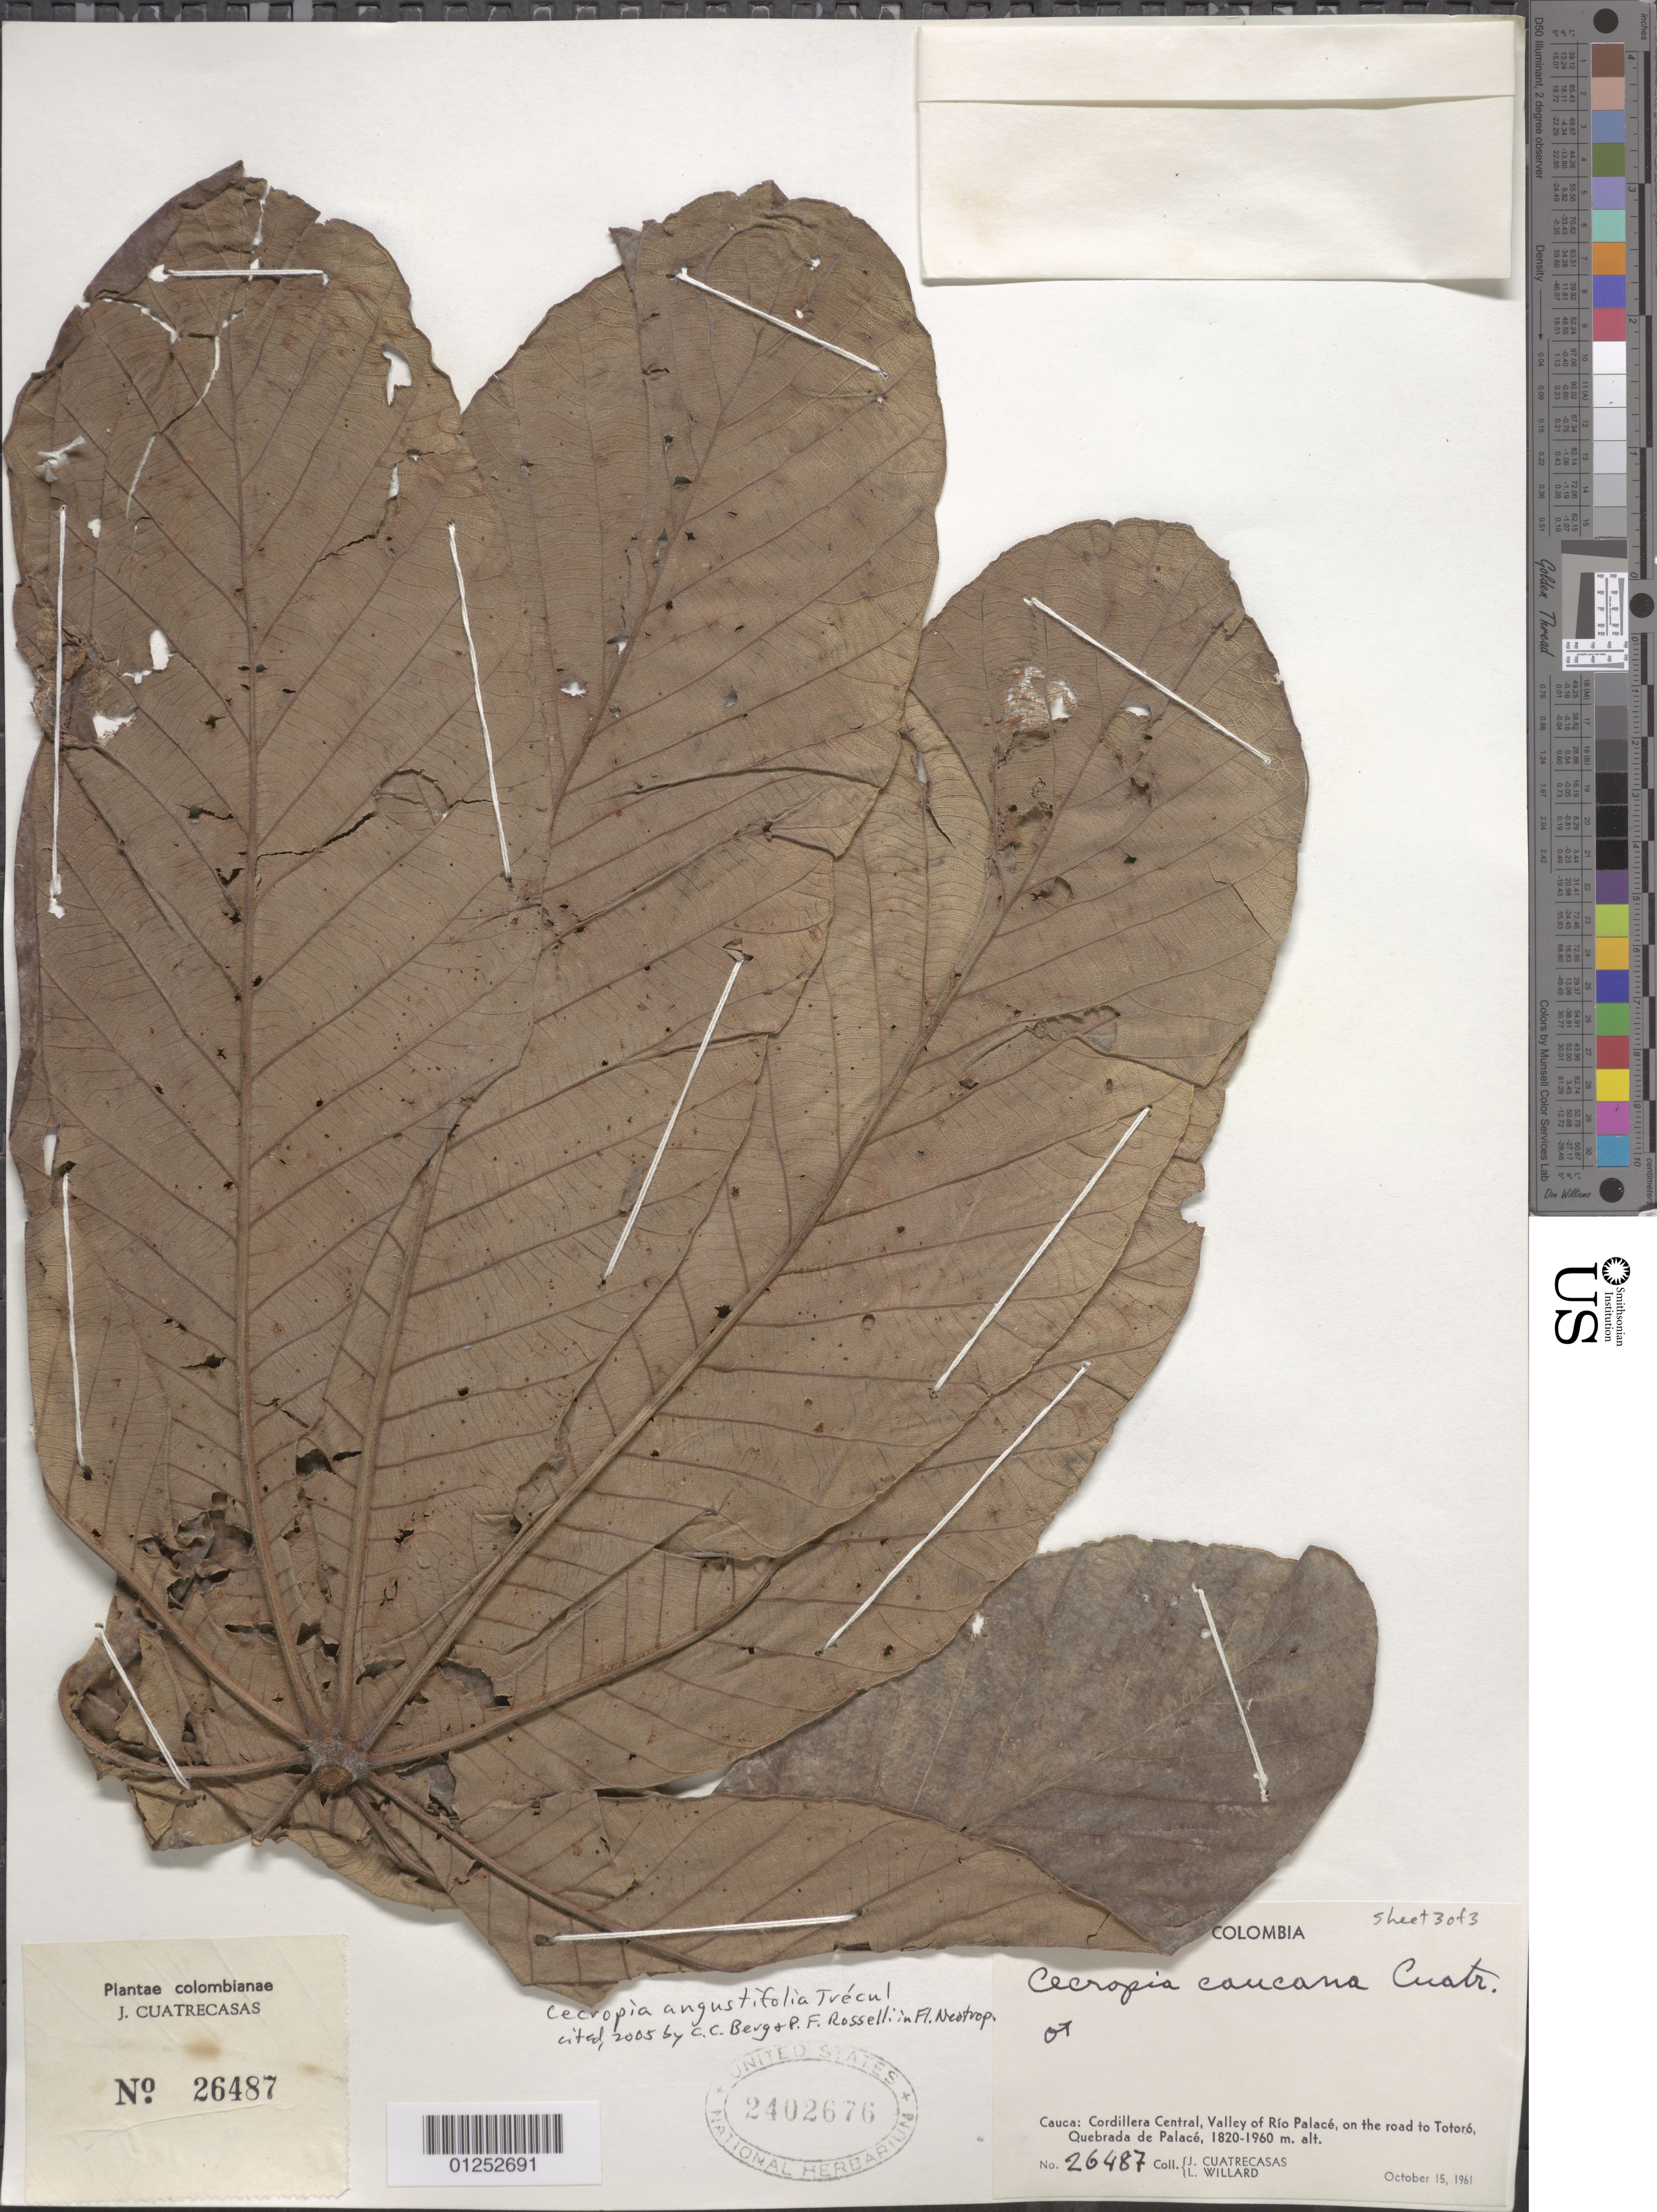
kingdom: Plantae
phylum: Tracheophyta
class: Magnoliopsida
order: Rosales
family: Urticaceae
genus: Cecropia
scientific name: Cecropia angustifolia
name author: Trécul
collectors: J. Cuatrecasas & L. Willard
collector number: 26487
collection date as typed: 15 Oct 1961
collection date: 1961-10-15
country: Colombia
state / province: Cauca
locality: Cordillera Central, Valley of Rio Palacé on road to Totoró, Quebrada de Palacé.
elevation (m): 1820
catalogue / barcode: US 2402676